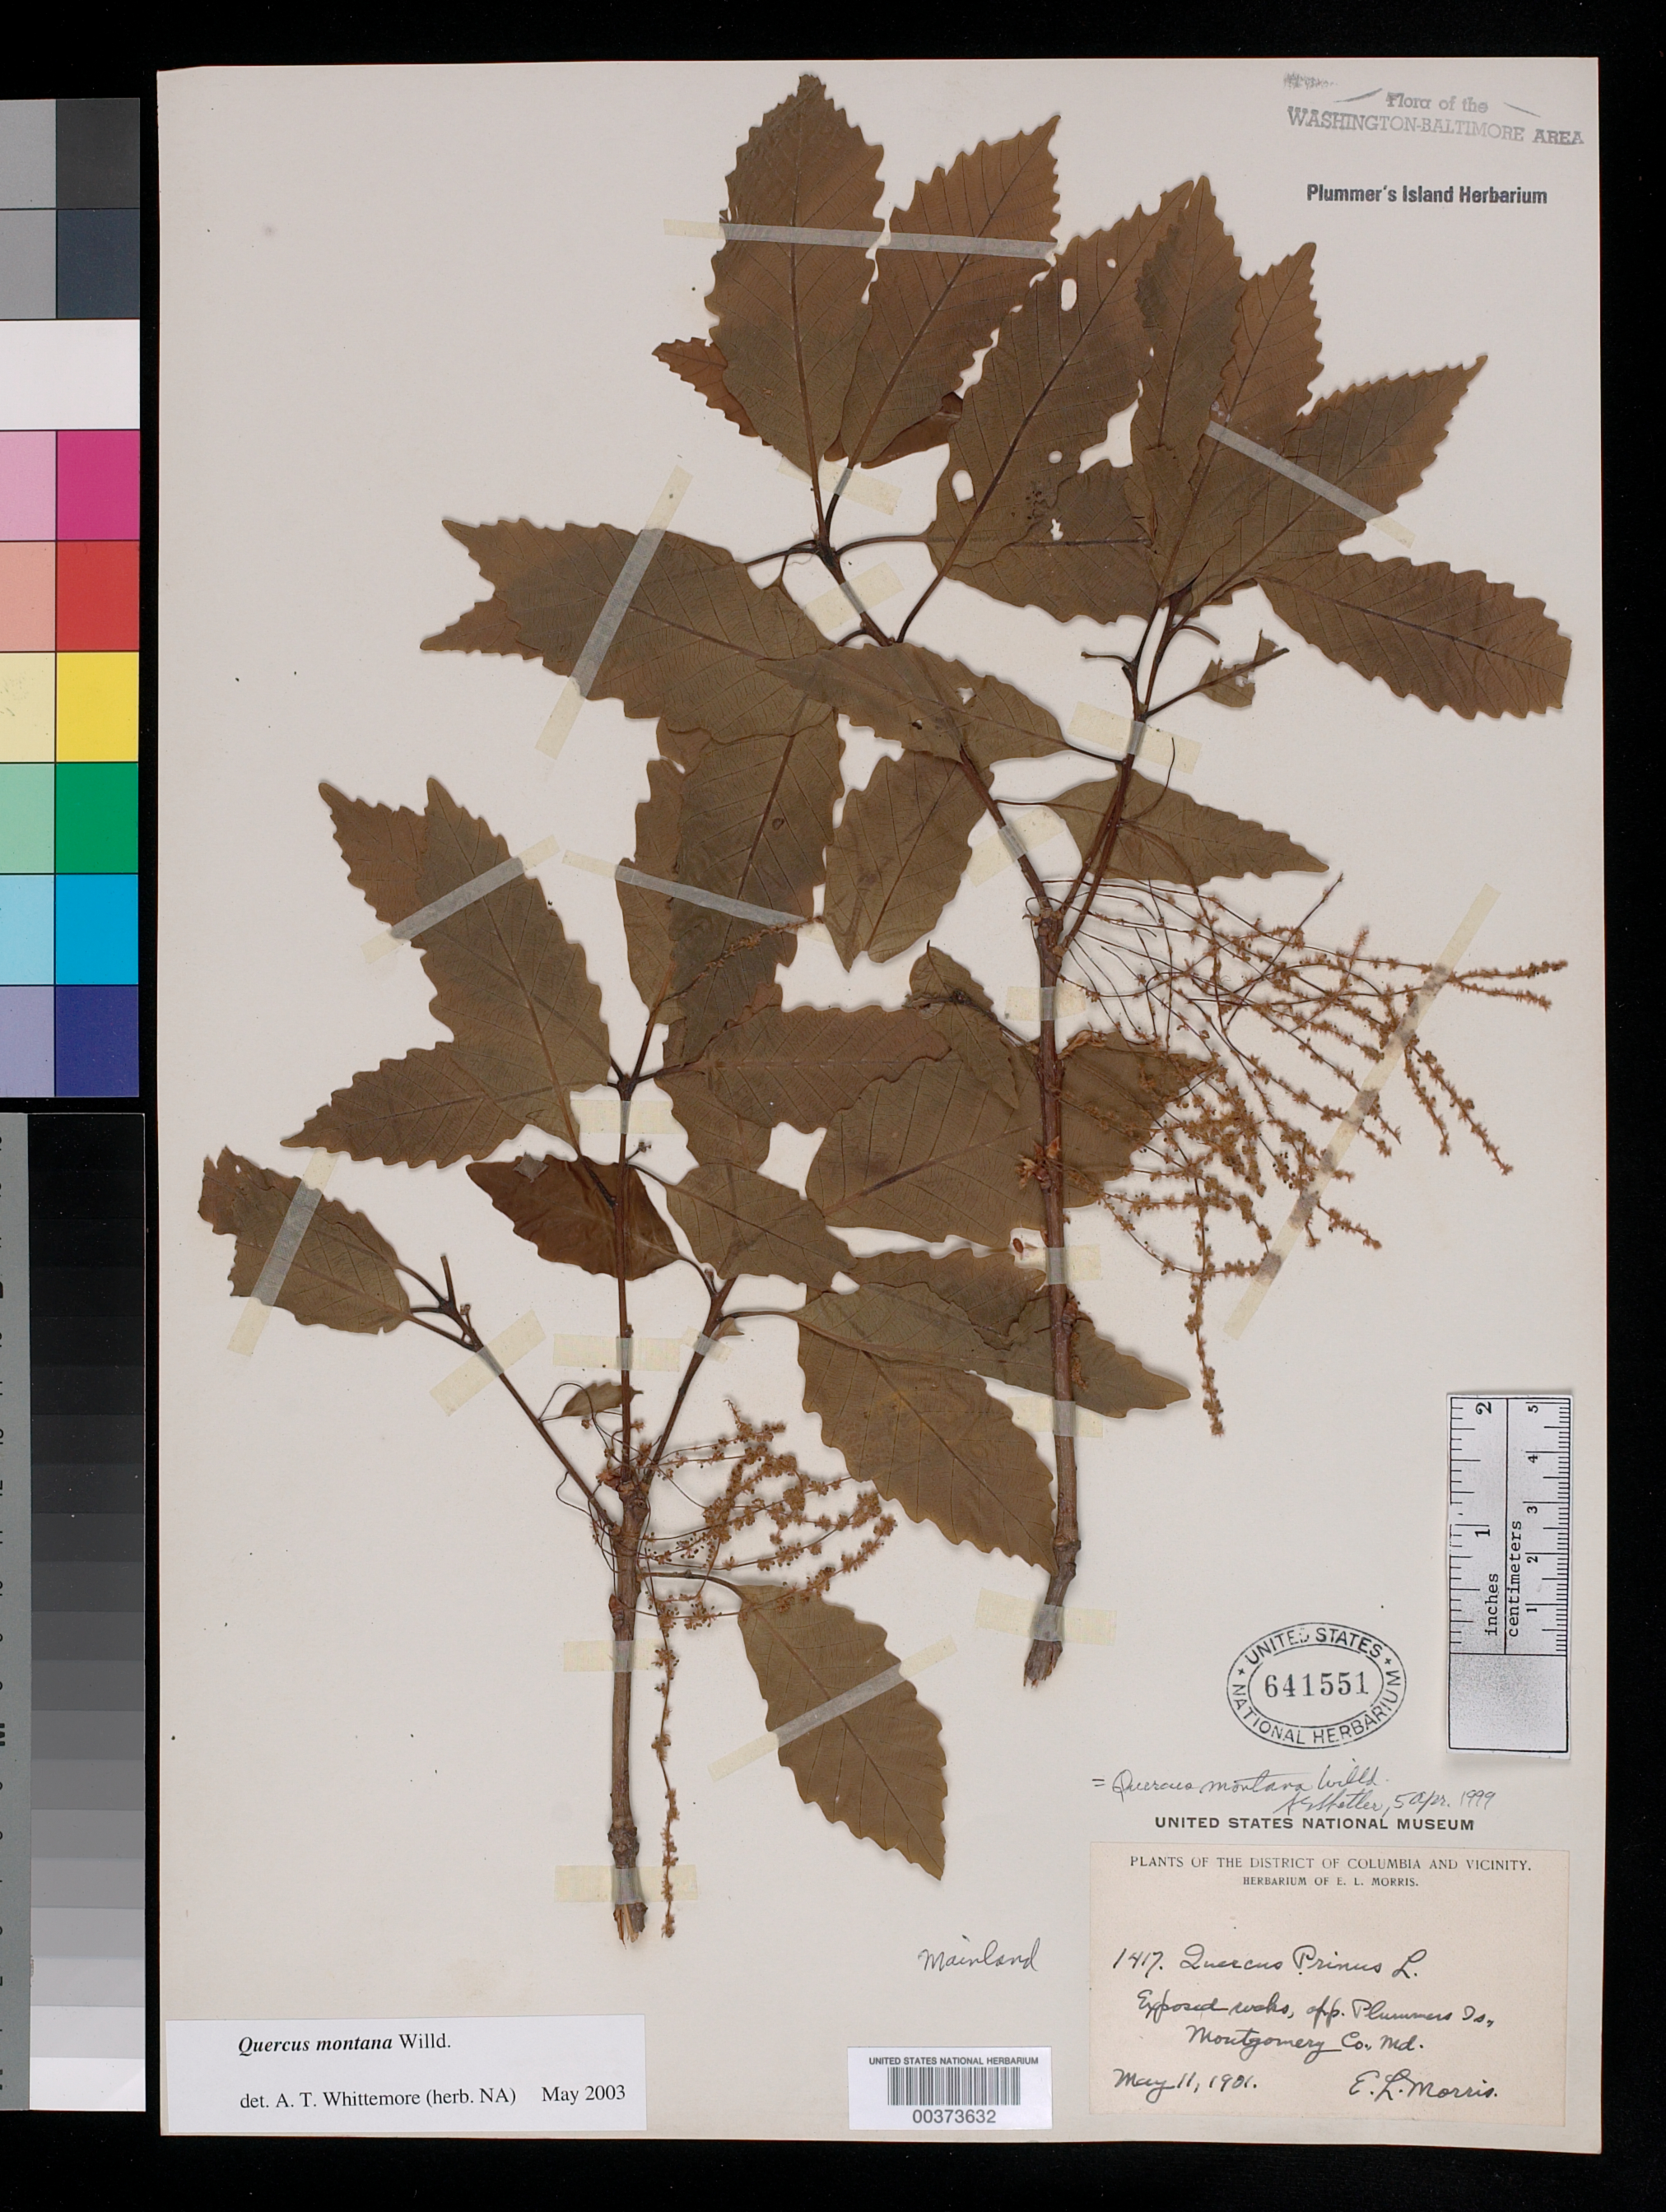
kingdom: Plantae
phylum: Tracheophyta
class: Magnoliopsida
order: Fagales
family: Fagaceae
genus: Quercus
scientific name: Quercus montana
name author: Willd.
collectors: E. L. Morris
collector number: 1417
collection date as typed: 11 May 1901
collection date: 1901-05-11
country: United States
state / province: Maryland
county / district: Montgomery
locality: Opposite Plummers Island Plummers Island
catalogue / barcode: US 641551